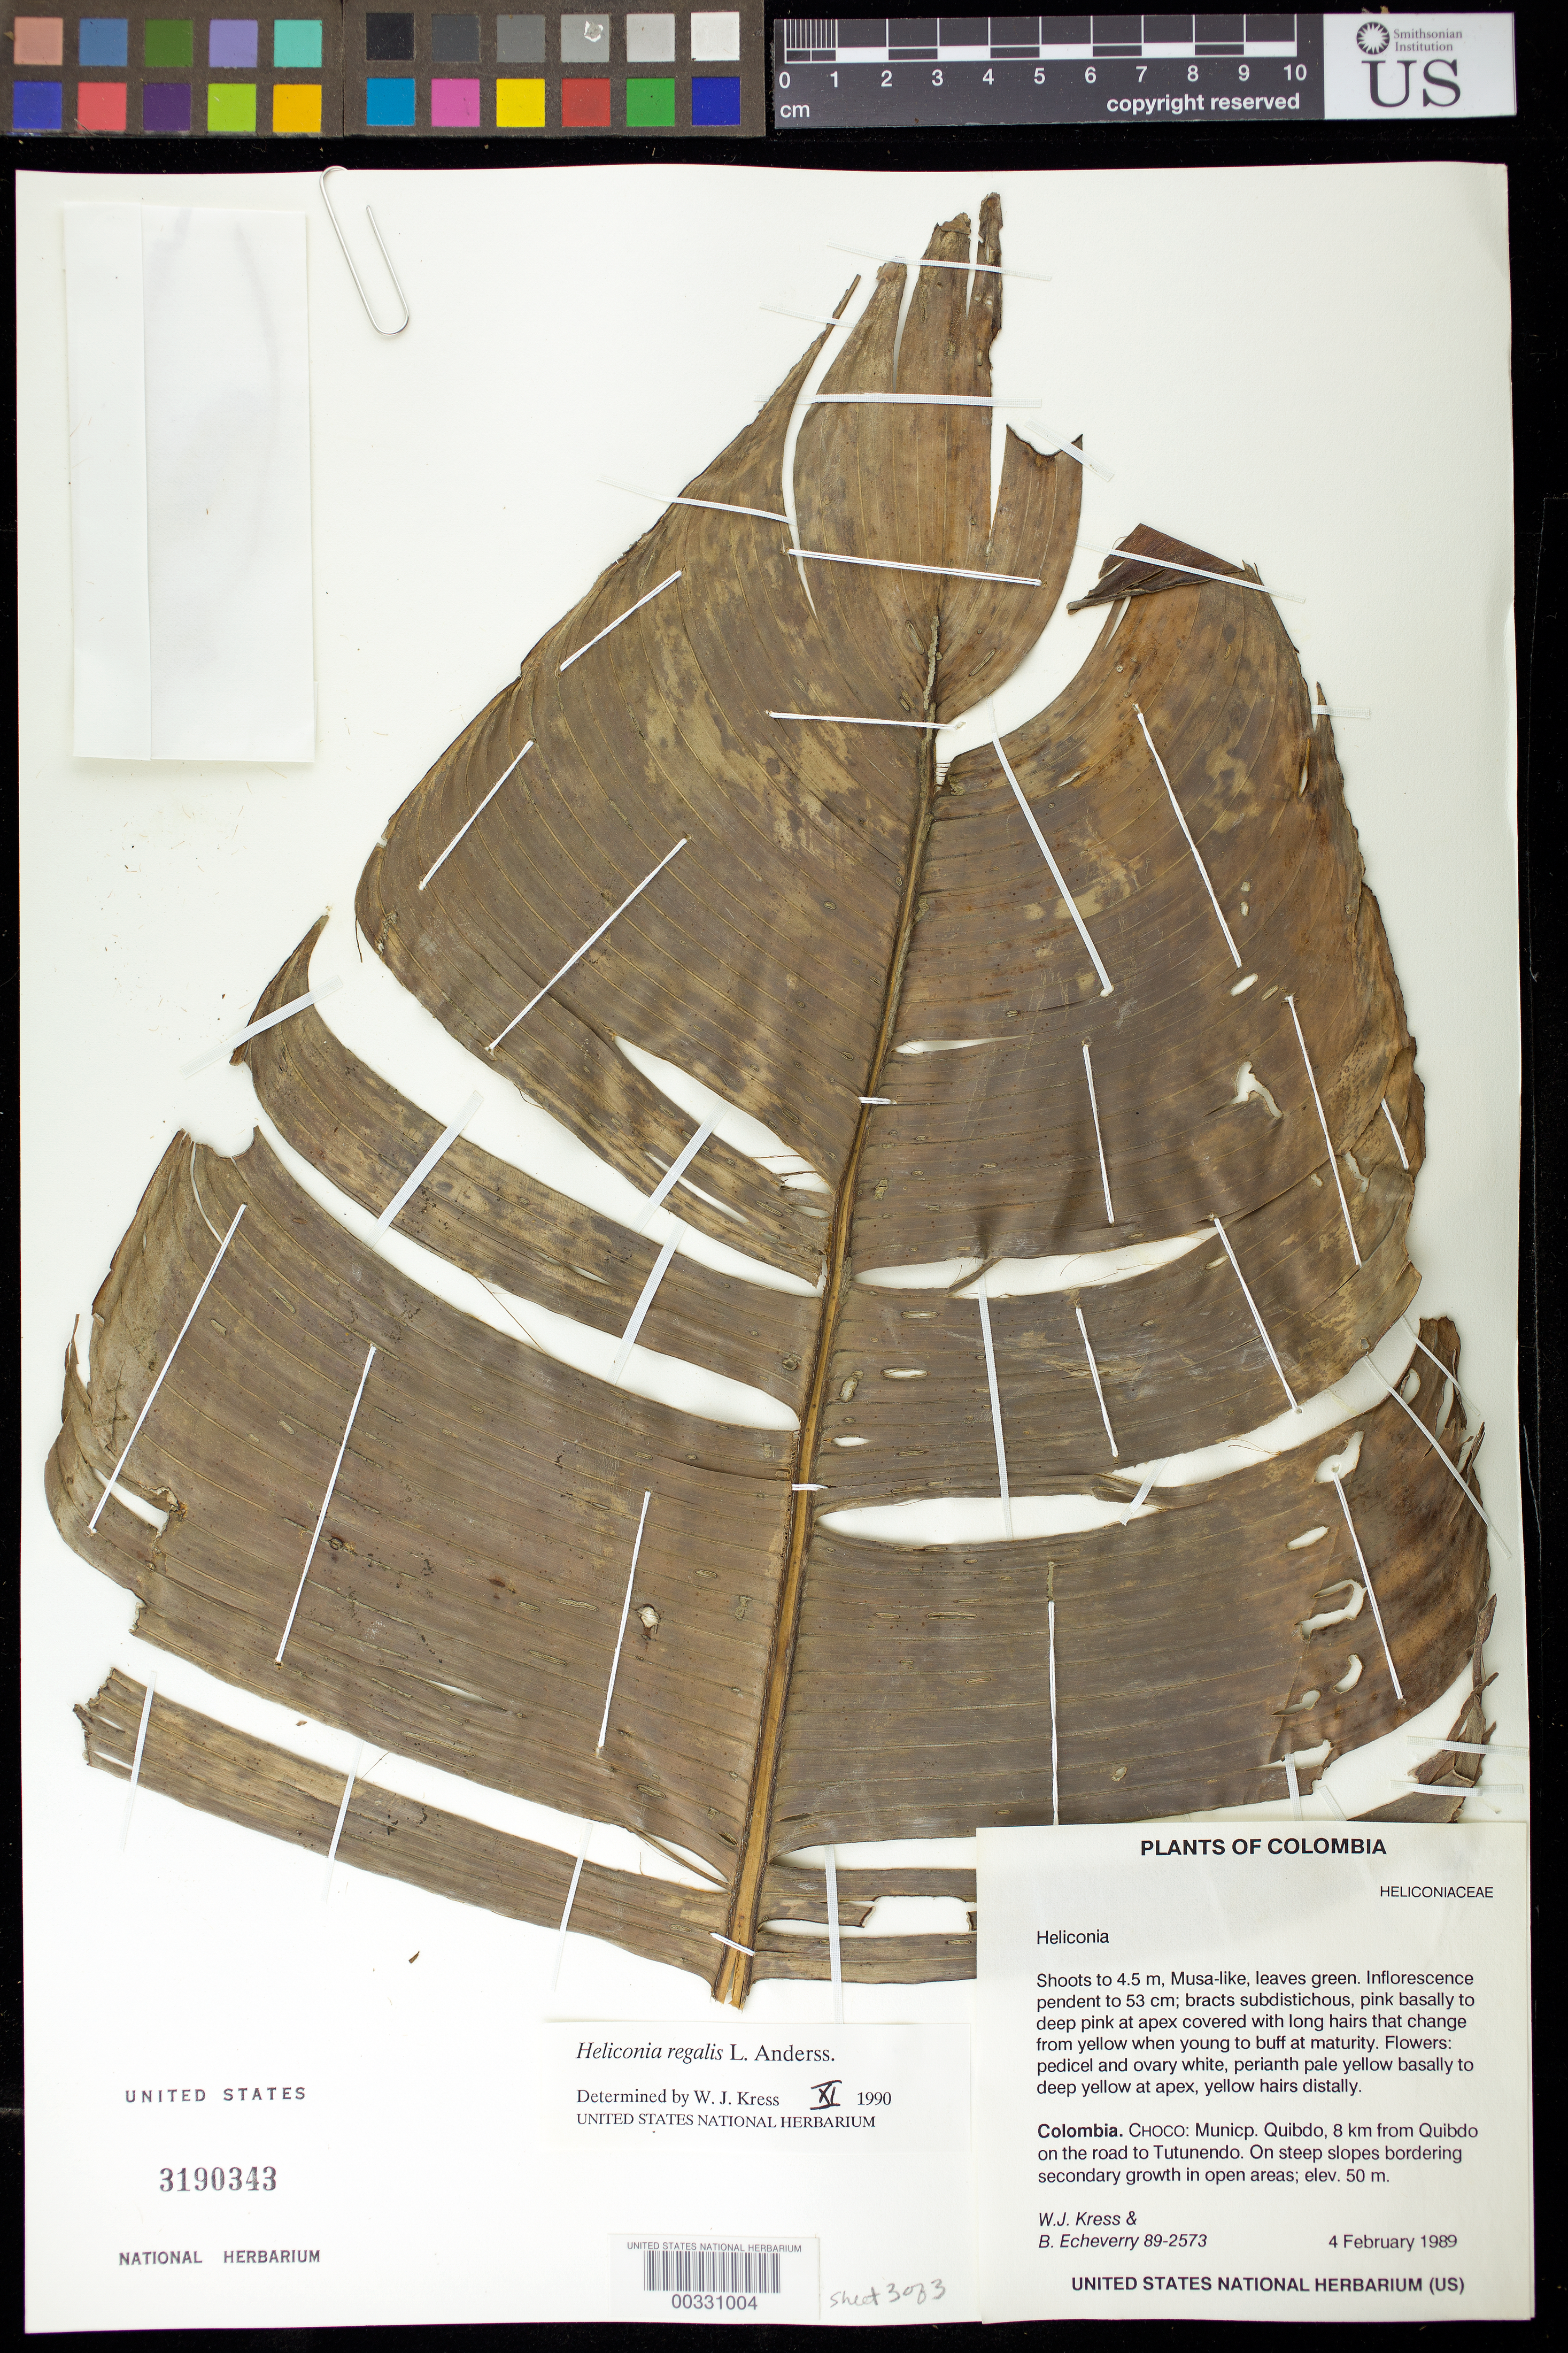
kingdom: Plantae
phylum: Tracheophyta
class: Liliopsida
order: Zingiberales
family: Heliconiaceae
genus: Heliconia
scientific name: Heliconia regalis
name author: L. Andersson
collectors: W. J. Kress & B. Echeverry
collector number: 89-2573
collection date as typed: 04 Feb 1989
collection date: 1989-02-04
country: Colombia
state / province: Chocó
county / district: Quibdó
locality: Mun of Quibdo, 8 km from Quibdo on road to TutUnendo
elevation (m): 50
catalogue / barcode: US 3190343